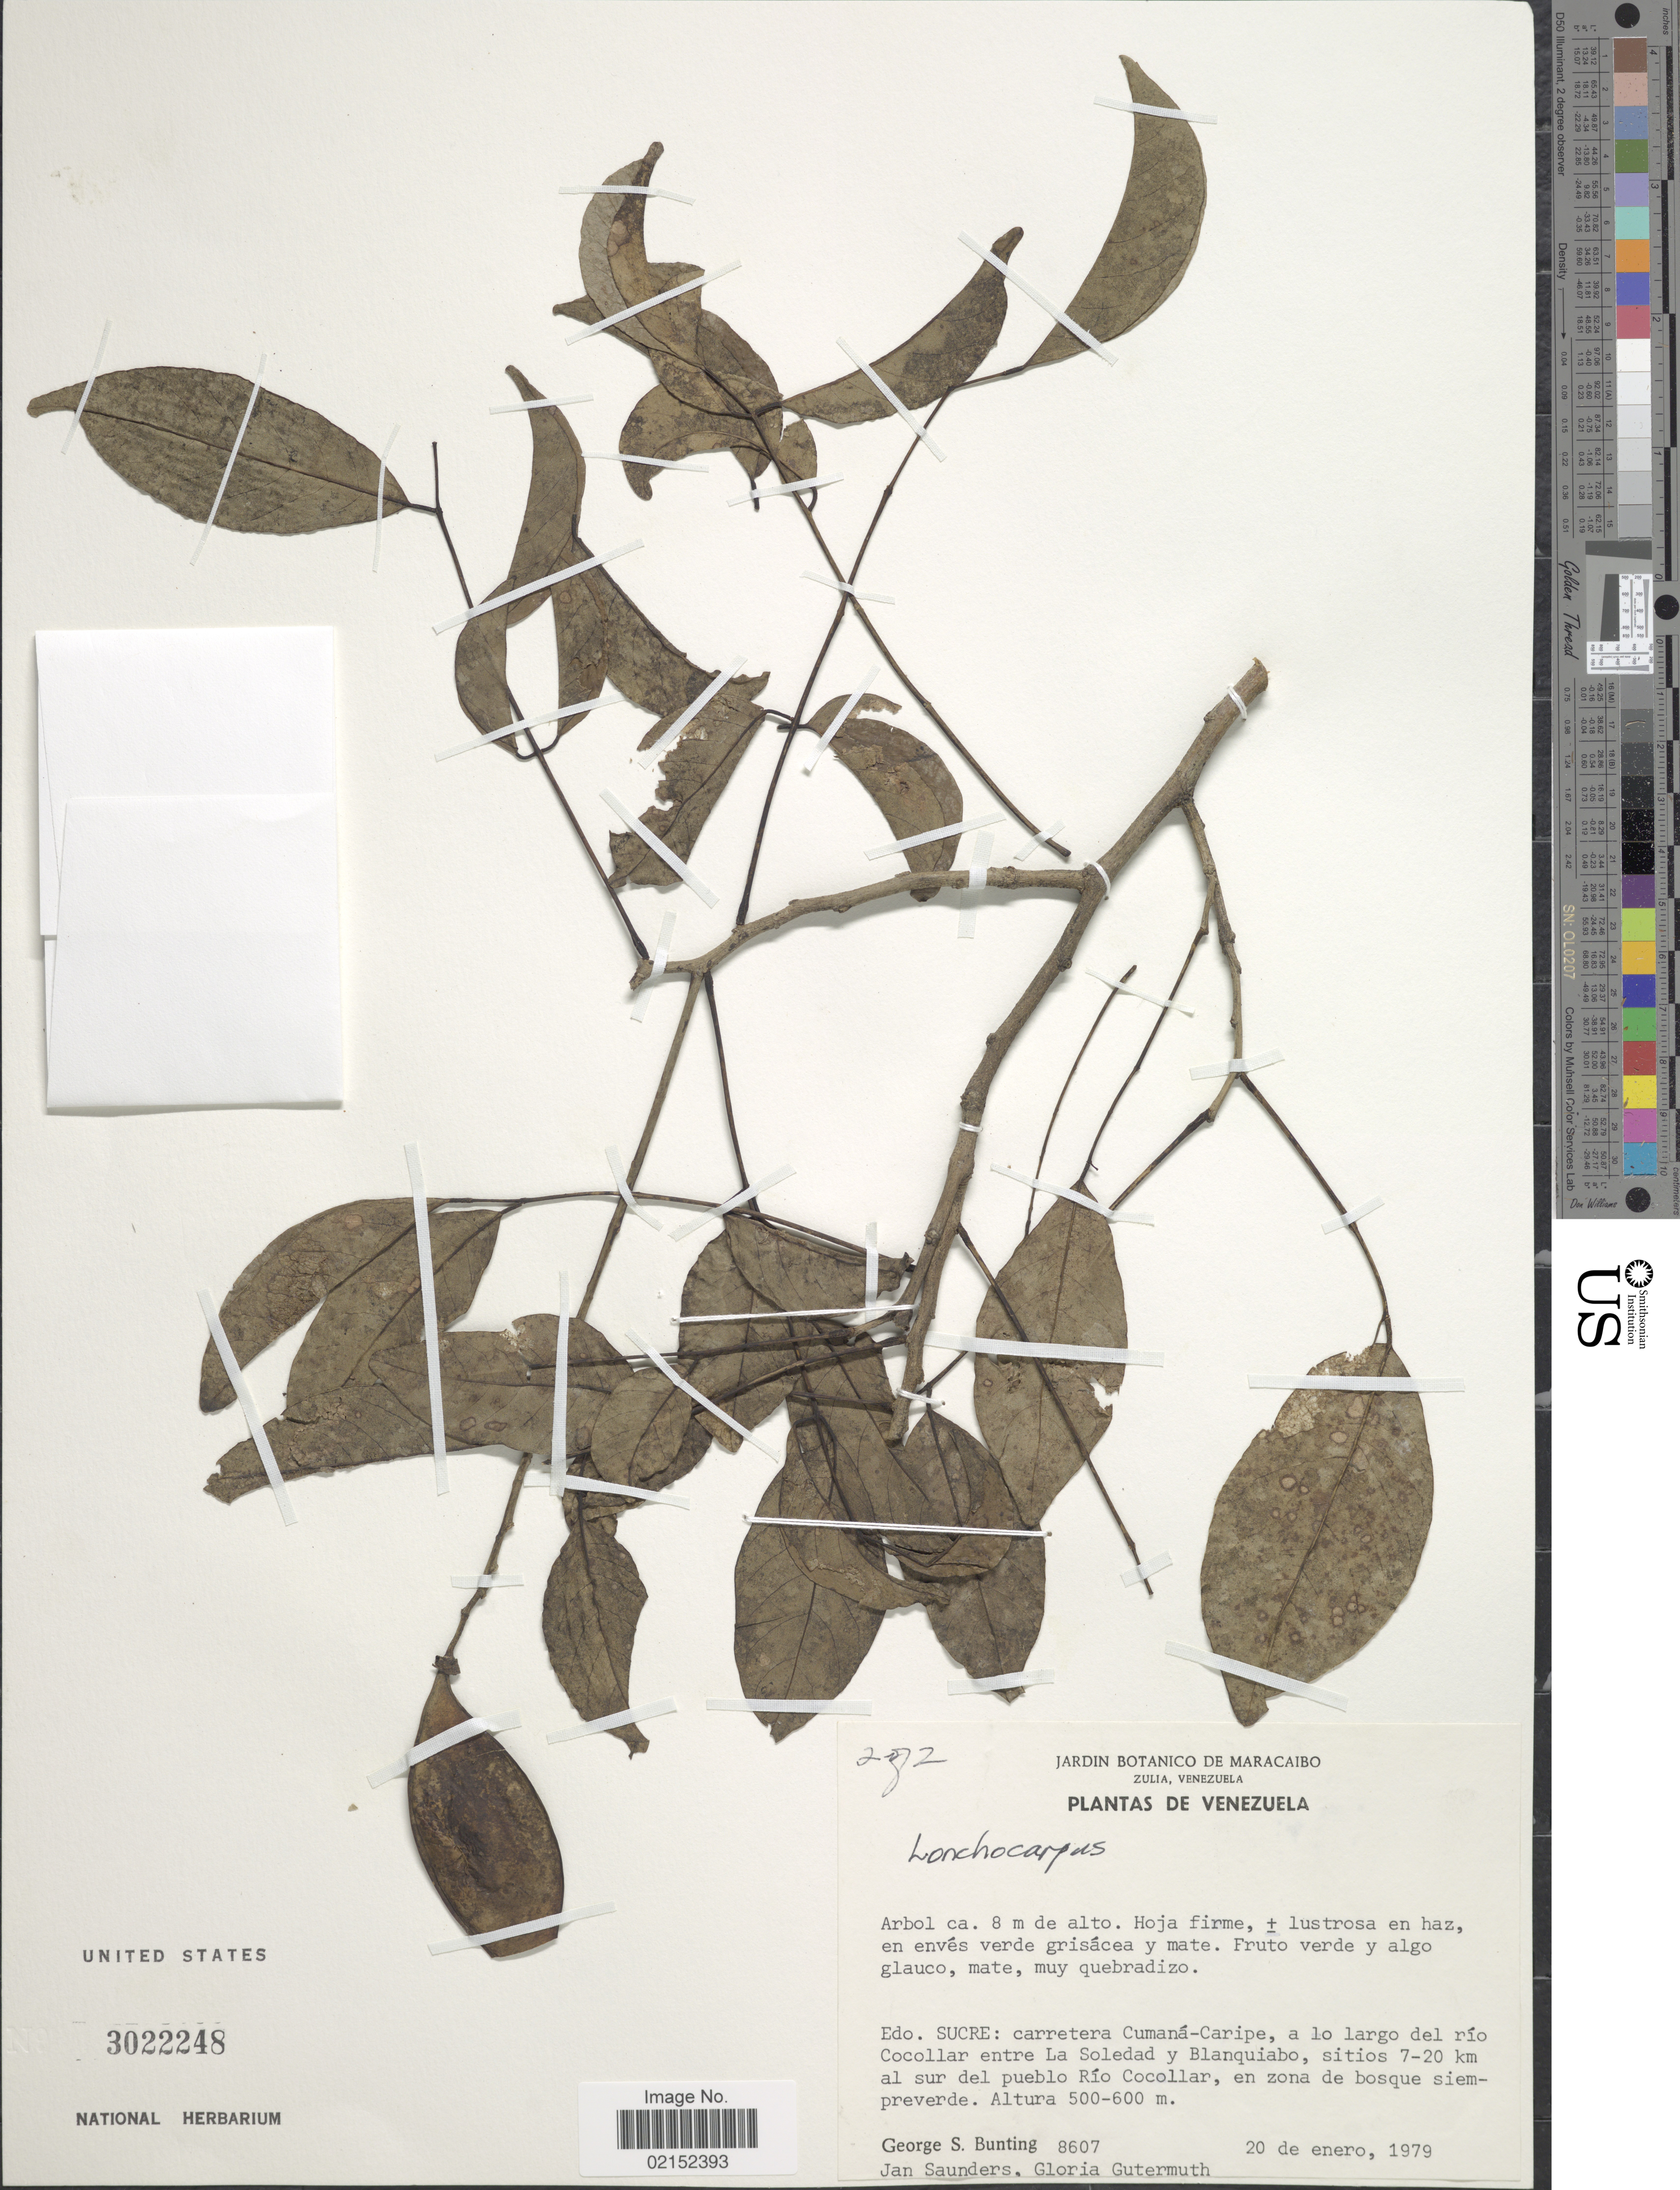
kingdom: Plantae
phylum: Tracheophyta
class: Magnoliopsida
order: Fabales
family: Fabaceae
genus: Lonchocarpus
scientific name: Lonchocarpus sp.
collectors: G. S. Bunting, J. Saunders & G. Gutermuth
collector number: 8607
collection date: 1979-01-20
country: Colombia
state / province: Sucre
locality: Carretera Cumana-Caripe, a lo loargo del rio Cocollar enre La Soledad y Blanquiabo, sitios 7-20 km al sur del pueblo Rio Cocollar, en zona de bosque siempreverde.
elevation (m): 500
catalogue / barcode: US 3022248